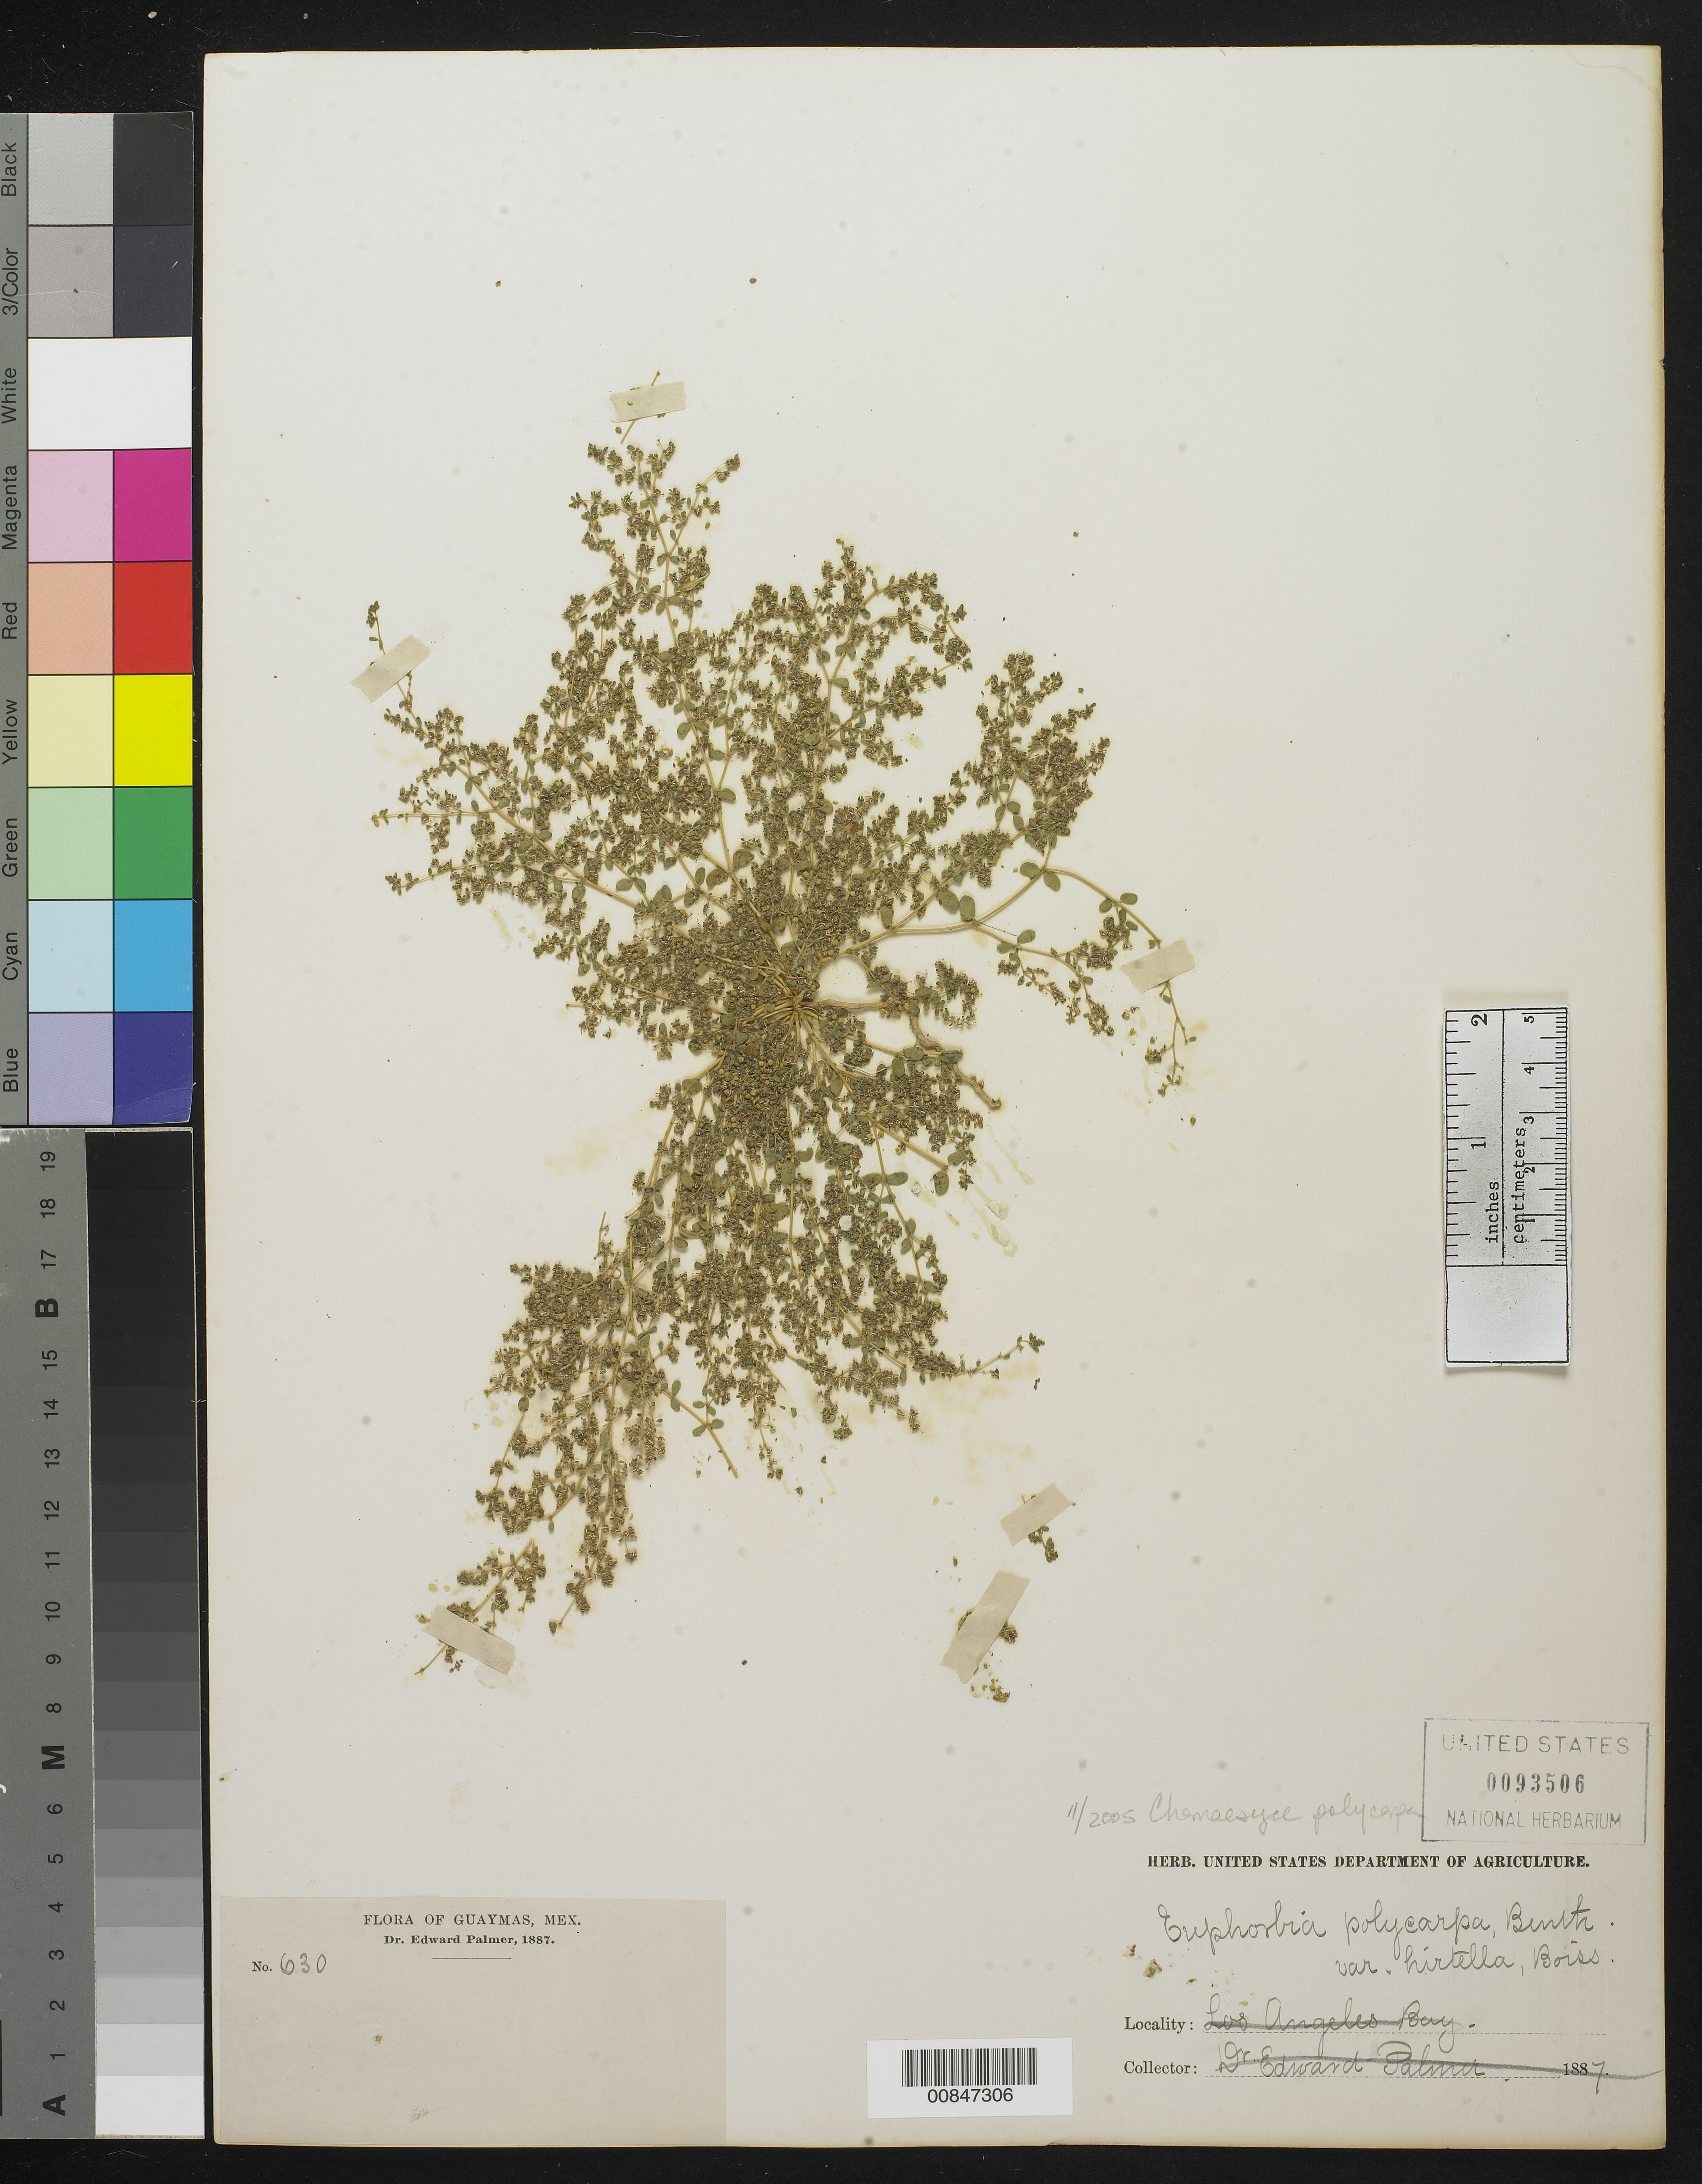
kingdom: Plantae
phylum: Tracheophyta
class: Magnoliopsida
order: Malpighiales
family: Euphorbiaceae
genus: Euphorbia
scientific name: Euphorbia polycarpa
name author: Benth.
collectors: E. Palmer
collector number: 630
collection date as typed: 1887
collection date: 1887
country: Mexico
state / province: Sonora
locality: Guaymas, Sonora.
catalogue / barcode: US 93506